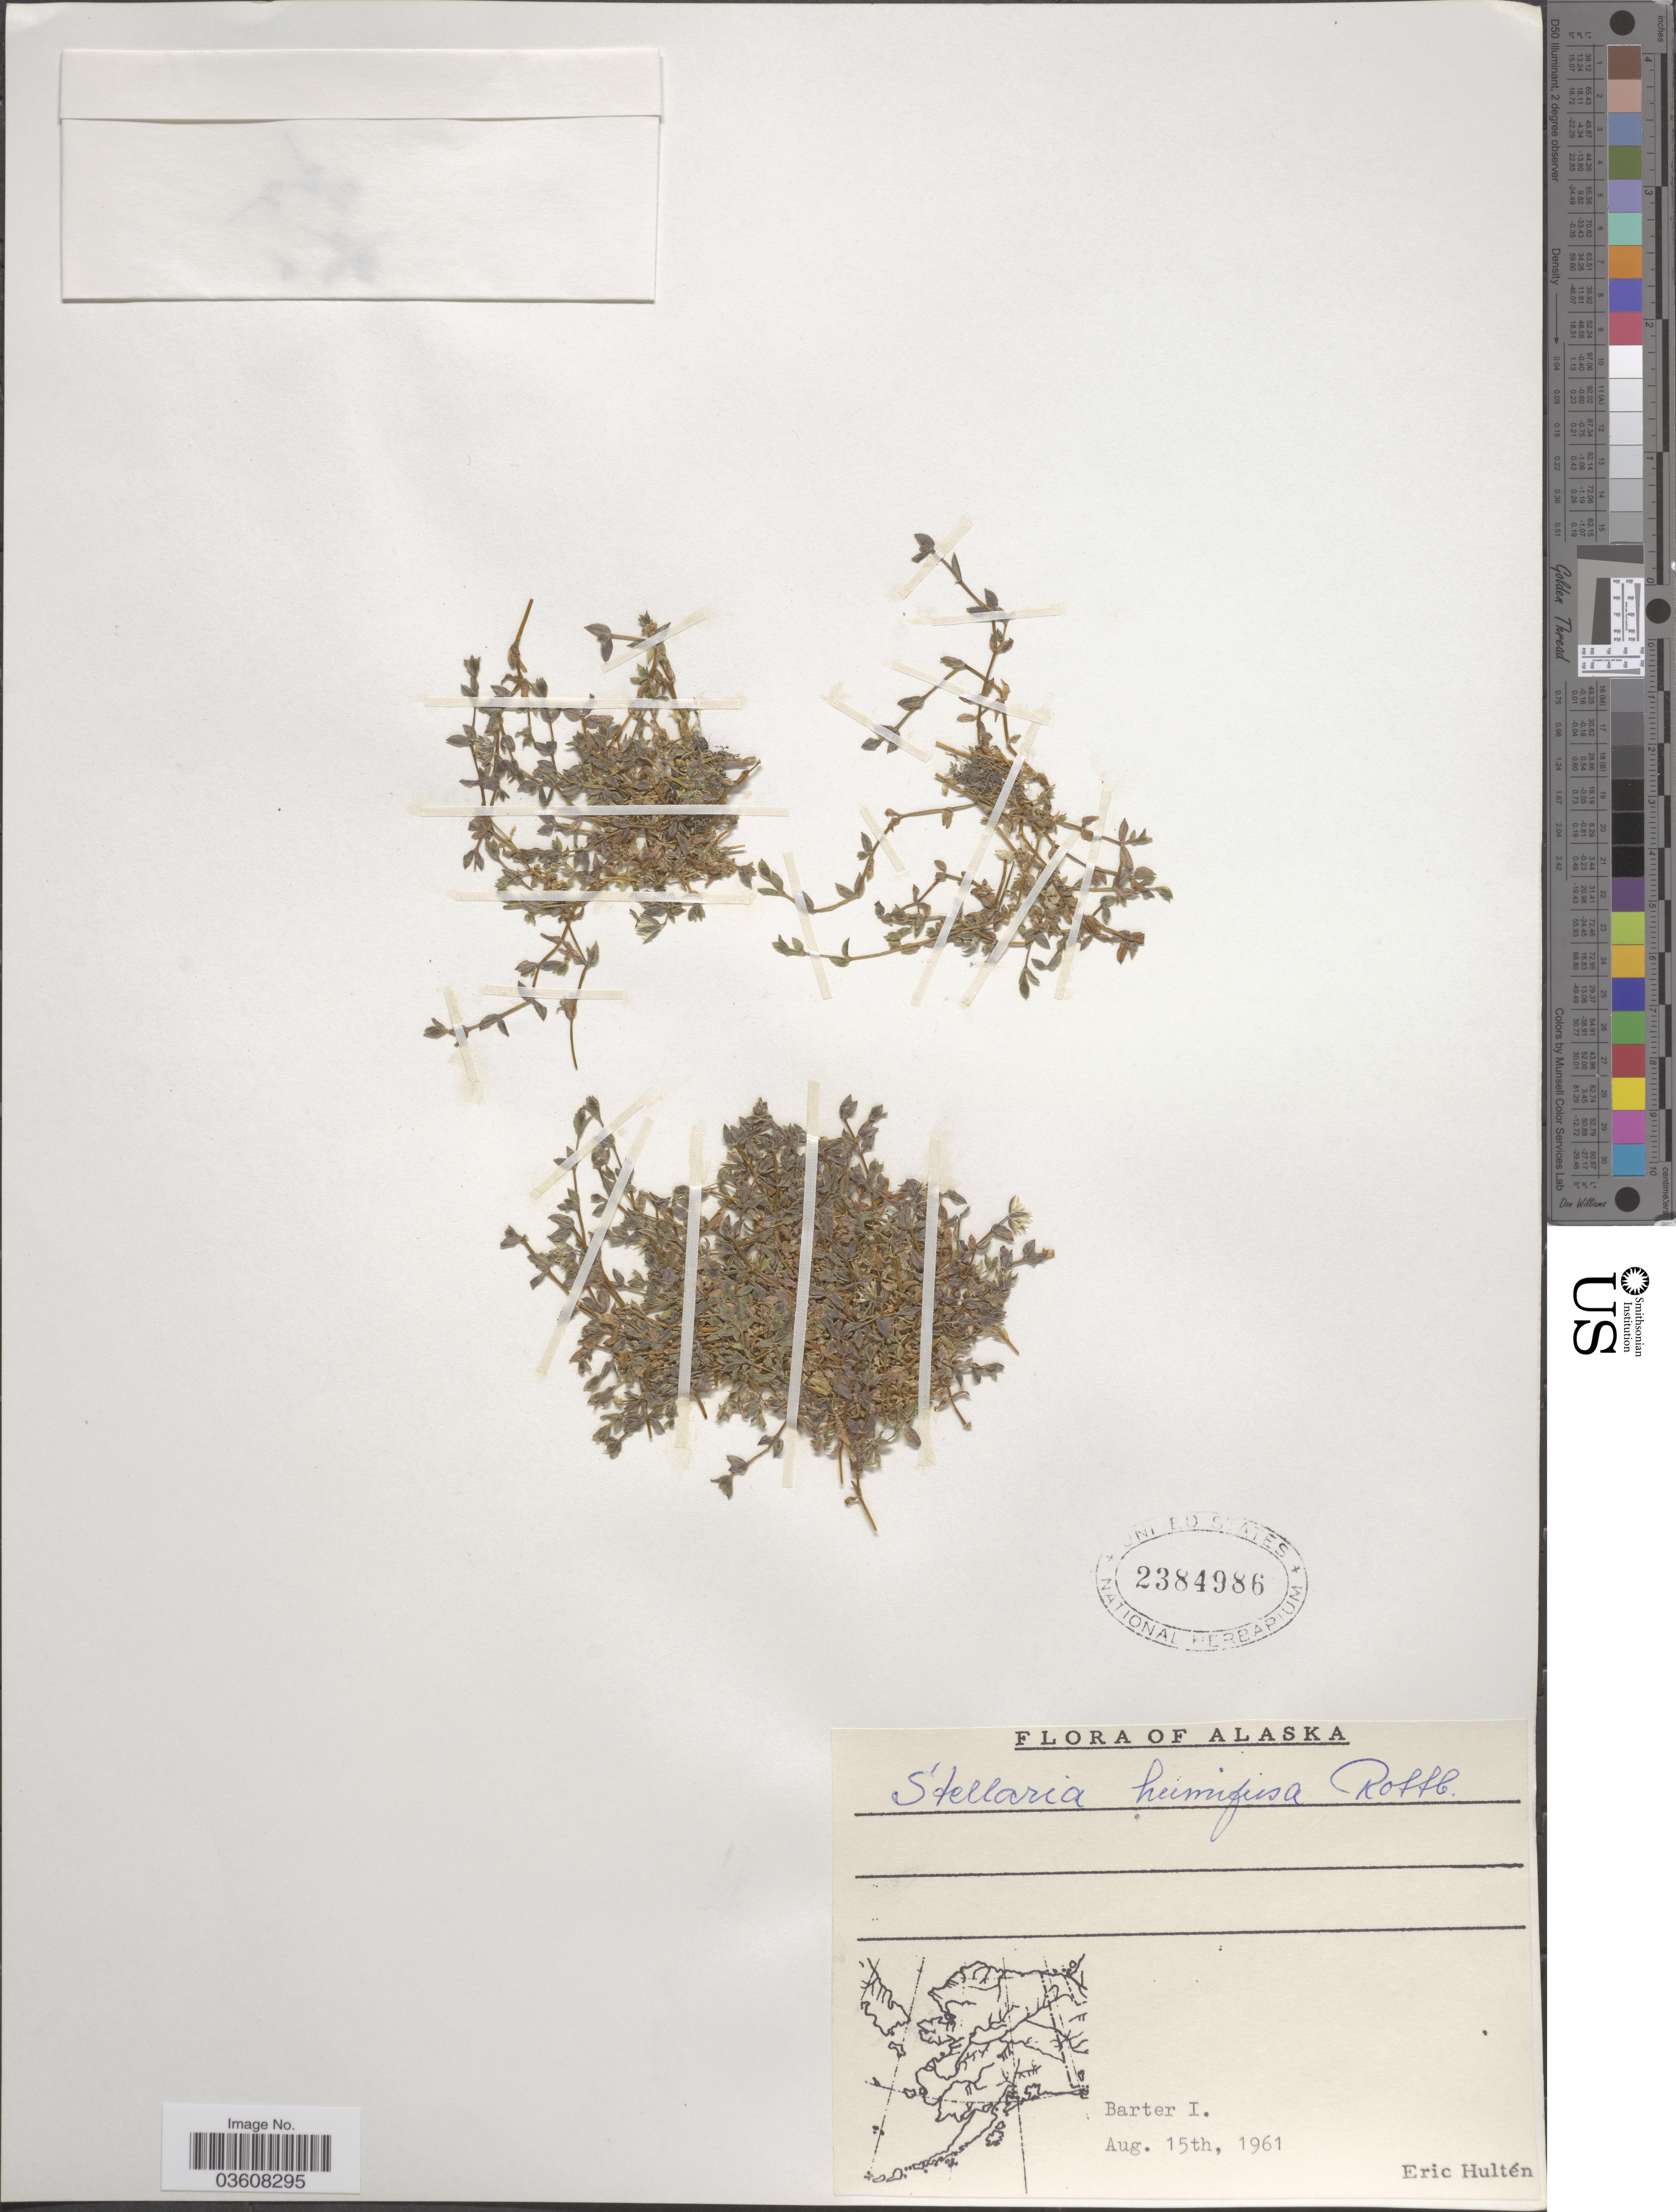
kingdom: Plantae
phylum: Tracheophyta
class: Magnoliopsida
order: Caryophyllales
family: Caryophyllaceae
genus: Stellaria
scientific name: Stellaria humifusa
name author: Rottb.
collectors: E. G. Hultén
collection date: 1961-08-15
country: United States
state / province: Alaska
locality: Barter I.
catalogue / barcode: US 2384986